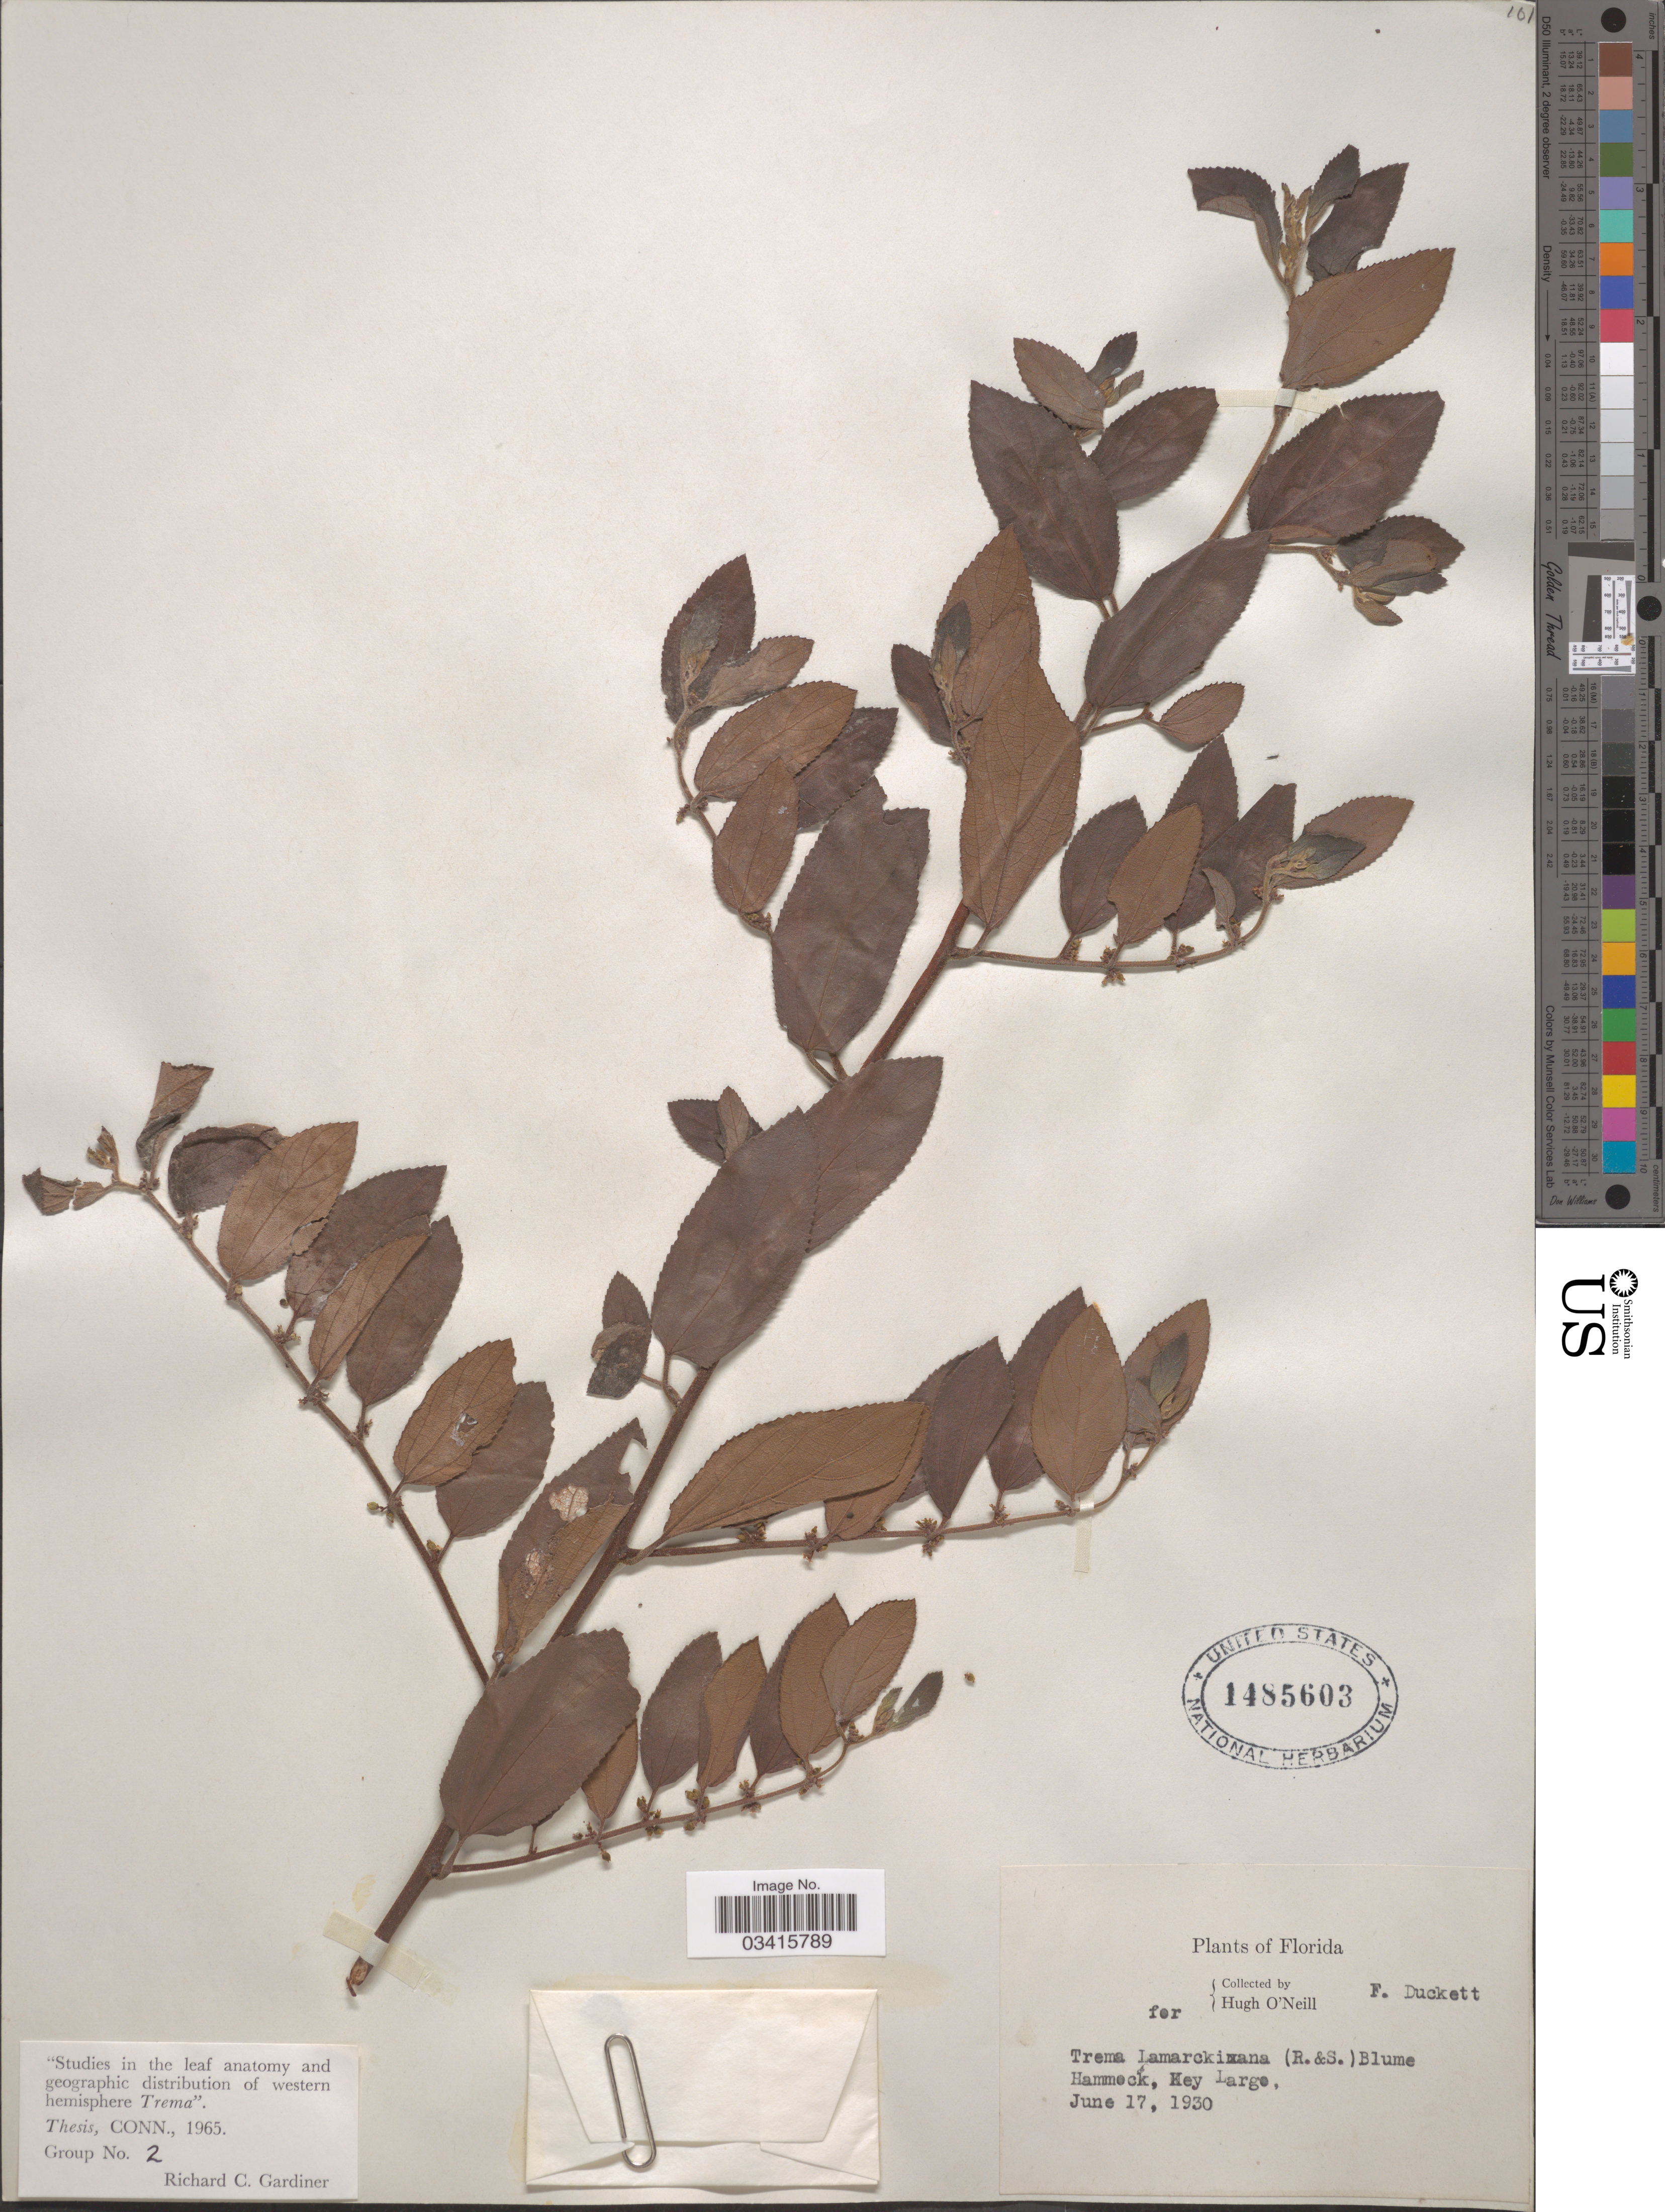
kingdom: Plantae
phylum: Tracheophyta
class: Magnoliopsida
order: Rosales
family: Cannabaceae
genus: Trema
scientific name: Trema lamarckianum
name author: (Schult.) Blume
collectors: F. Duckett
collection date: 1930-06-17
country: United States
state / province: Florida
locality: Hammock, Key Largo.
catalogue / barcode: US 1485603